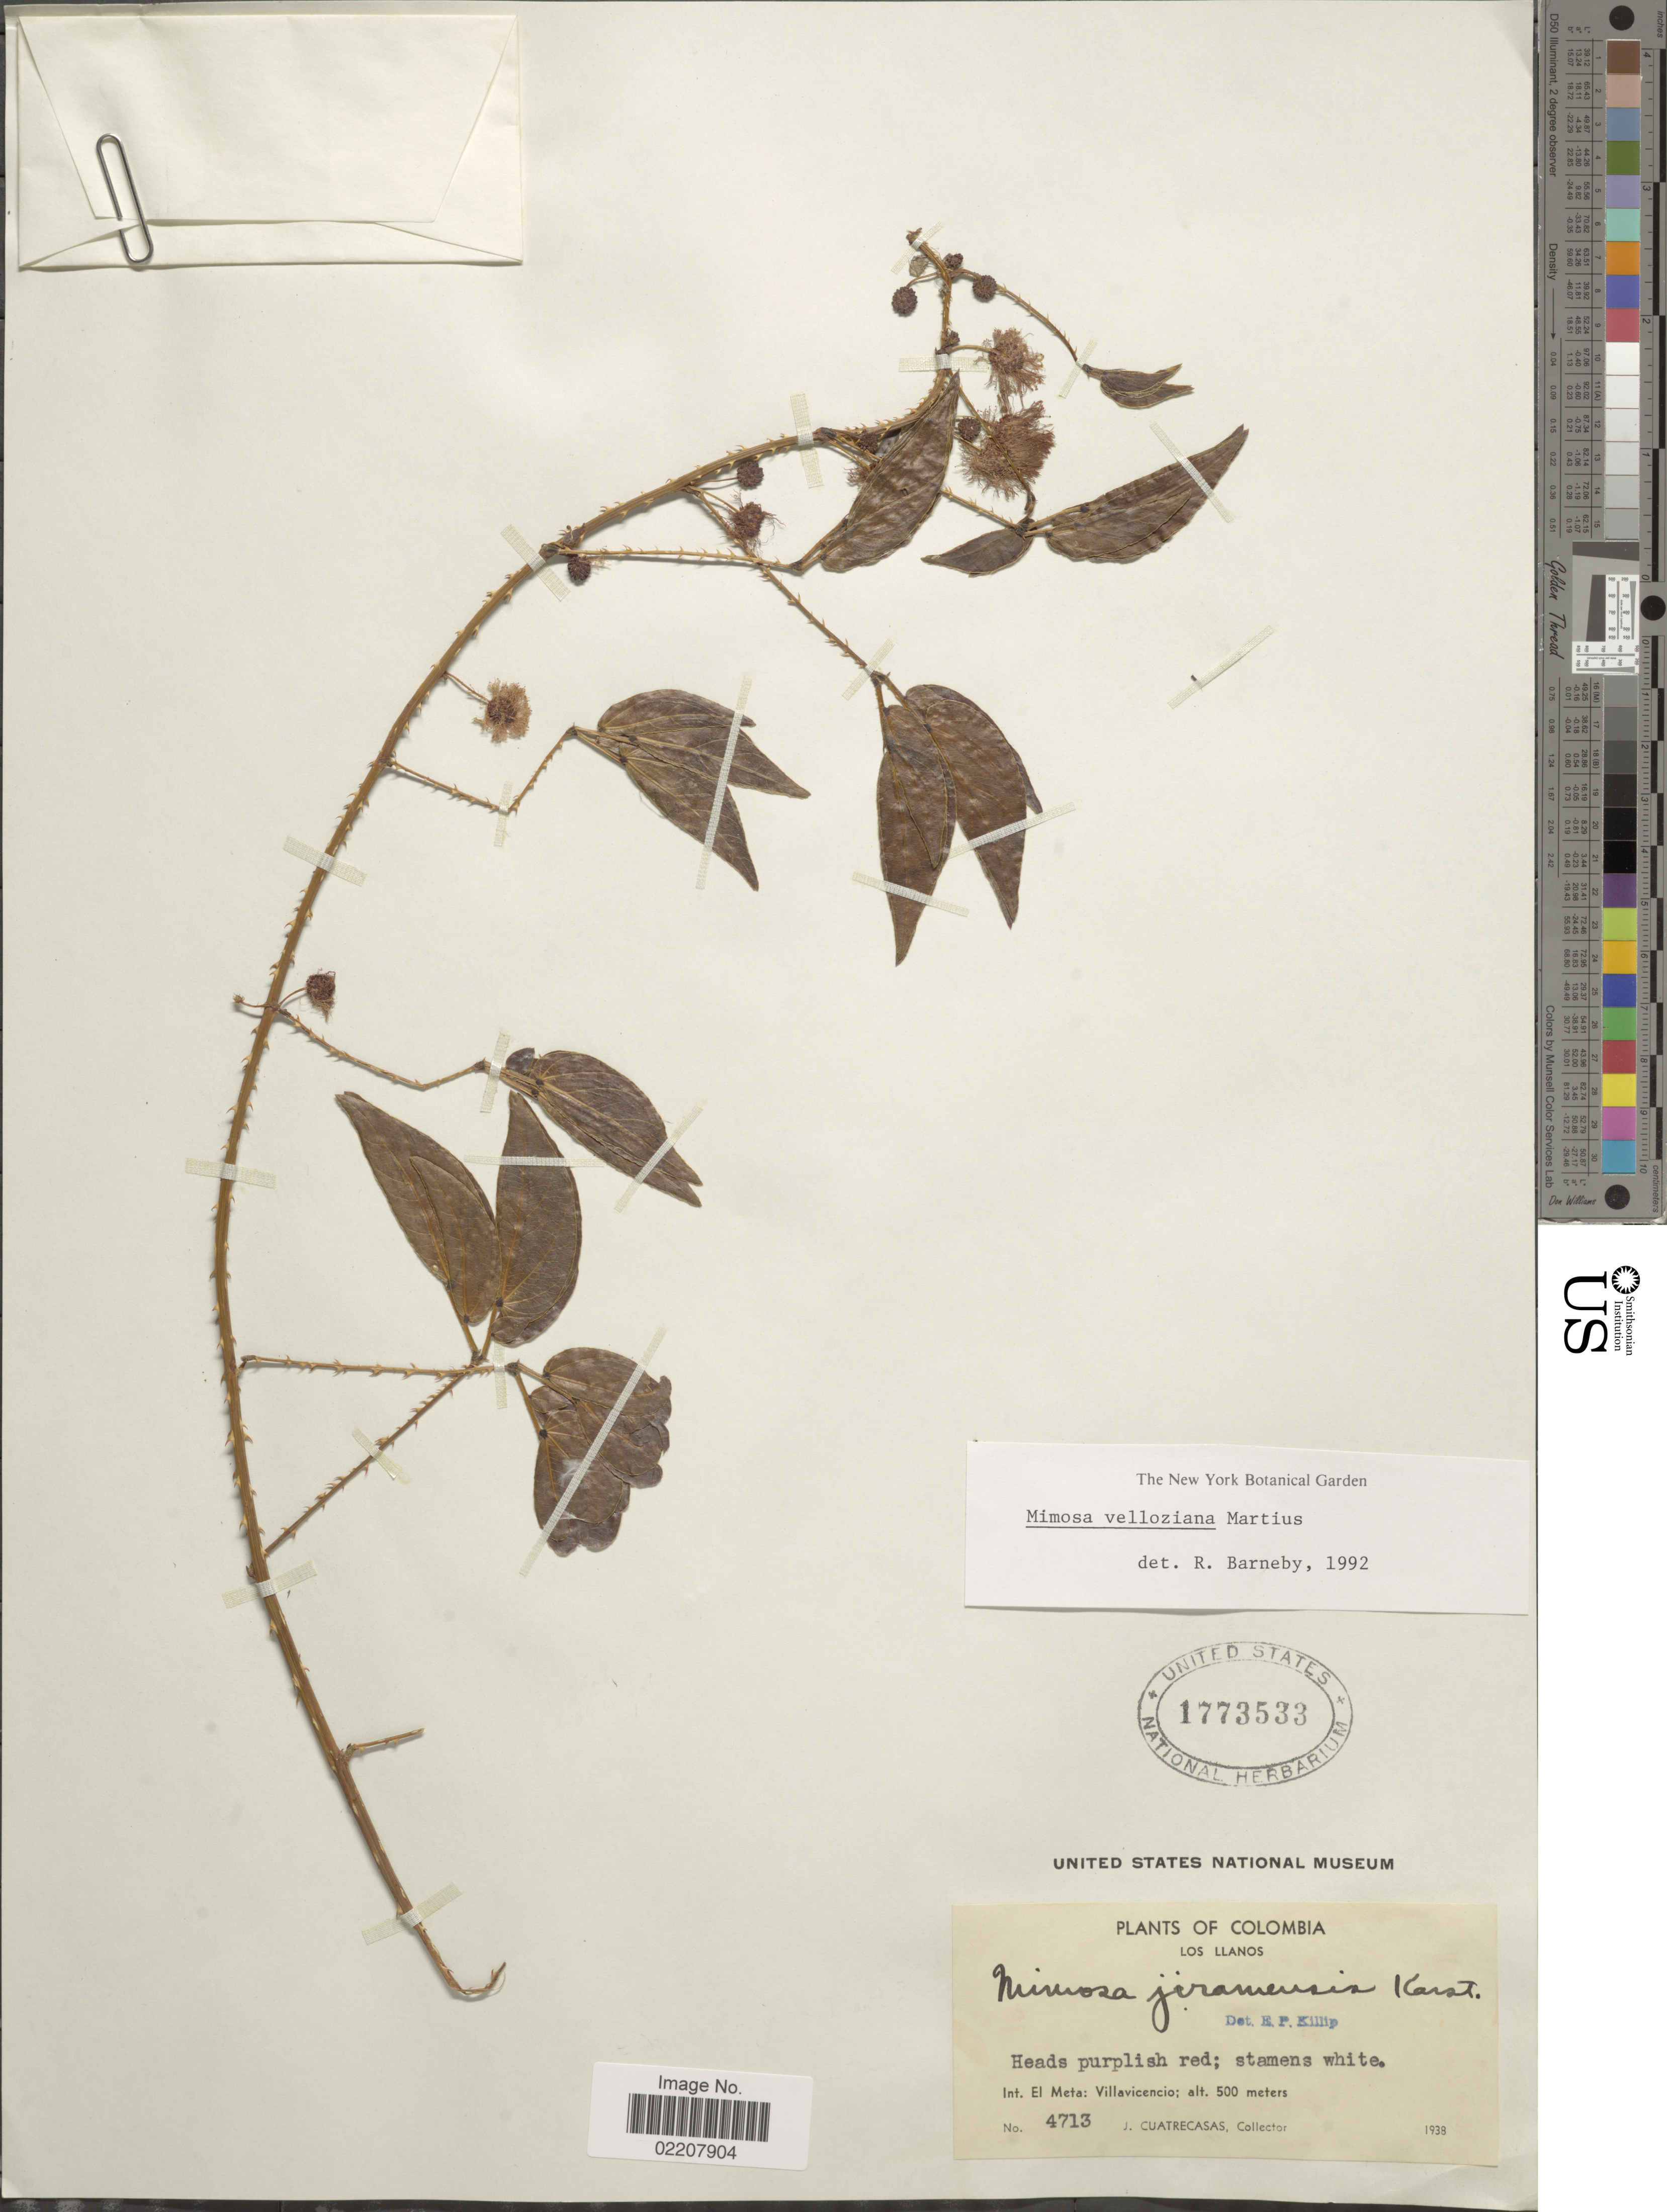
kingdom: Plantae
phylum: Tracheophyta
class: Magnoliopsida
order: Fabales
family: Fabaceae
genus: Mimosa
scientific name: Mimosa velloziana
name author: Mart.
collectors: J. Cuatrecasas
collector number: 4713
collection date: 1938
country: Colombia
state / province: Meta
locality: Los Llanos, Int. El Meta: Villavicencia.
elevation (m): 500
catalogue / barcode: US 1773533